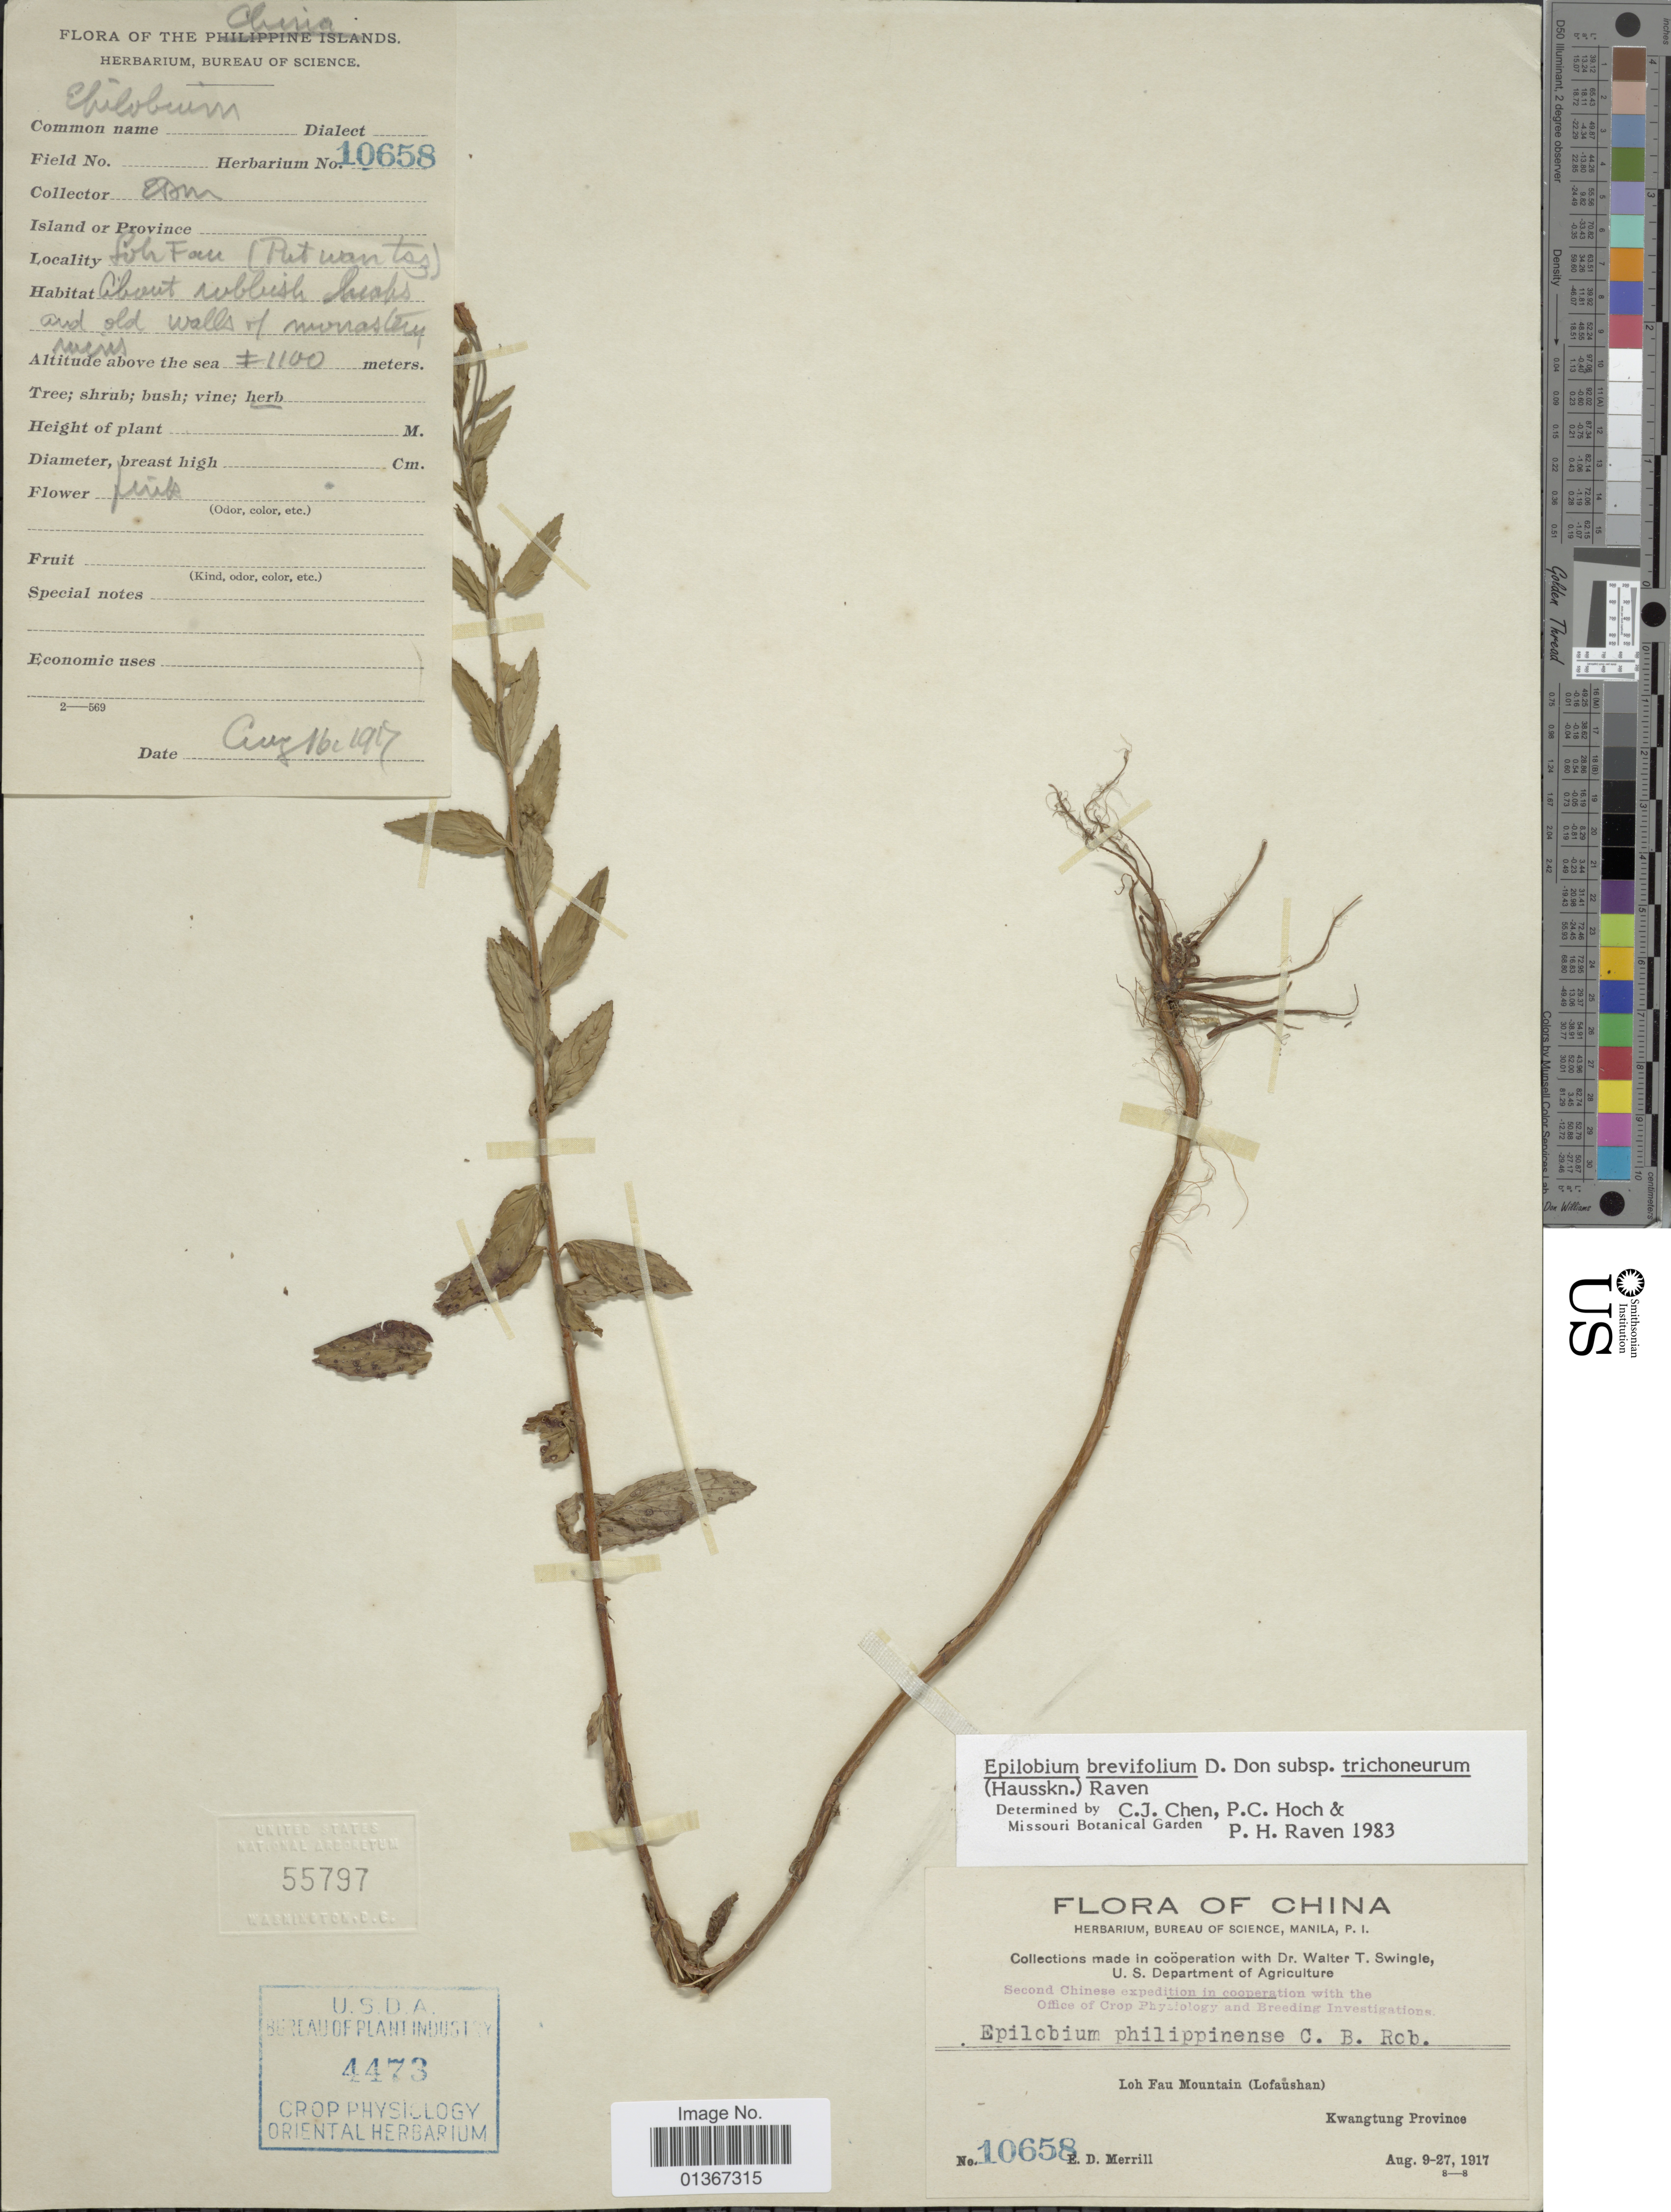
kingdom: Plantae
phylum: Tracheophyta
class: Magnoliopsida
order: Myrtales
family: Onagraceae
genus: Epilobium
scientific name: Epilobium brevifolium subsp. trichoneurum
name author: (Hausskn.) P.H. Raven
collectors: E. D. Merrill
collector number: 10658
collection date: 1917-08-09/1917-08-27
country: China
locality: Loh Fau Mountain (Lofaushan), Kwangtung Province.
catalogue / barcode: US 55797